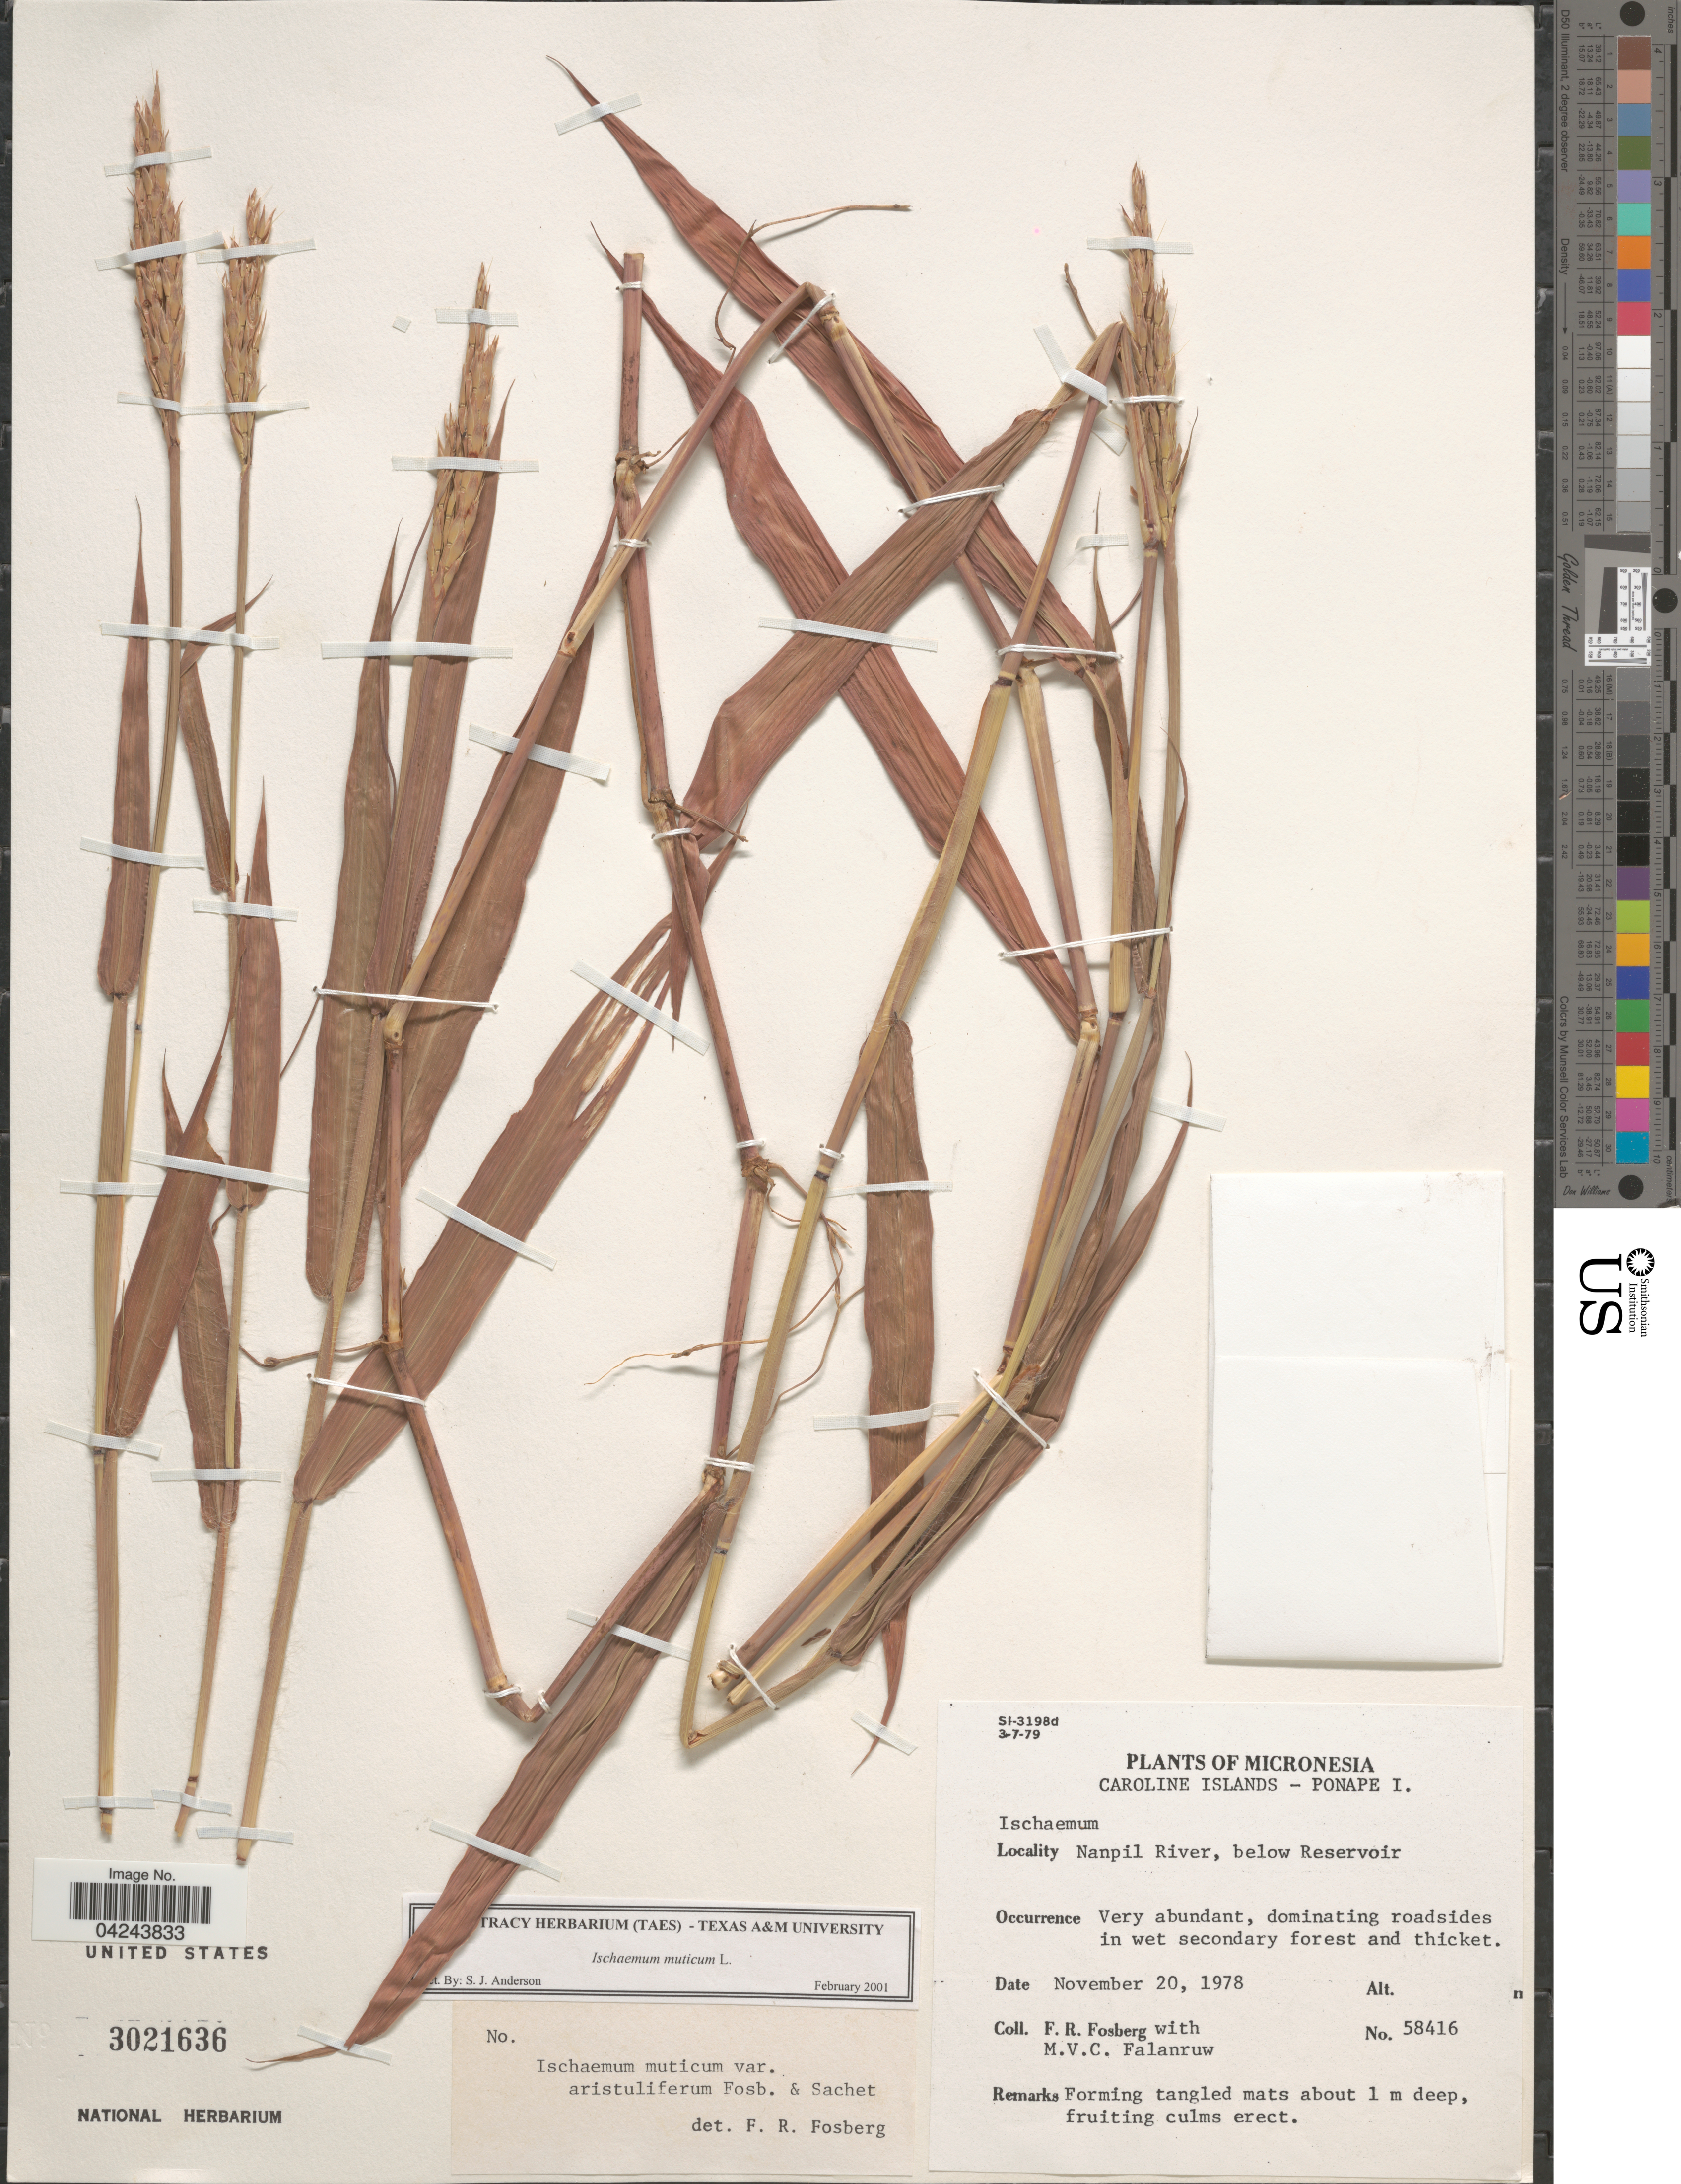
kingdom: Plantae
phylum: Tracheophyta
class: Liliopsida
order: Poales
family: Poaceae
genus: Ischaemum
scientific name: Ischaemum muticum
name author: L.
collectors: F. R. Fosberg & M. V. Falanruw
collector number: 58416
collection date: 1978-11-20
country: Micronesia, Federated States of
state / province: Pohnpei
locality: Micronesia. Caroline Islands-Ponape I. Nanpil River, below Reservoir.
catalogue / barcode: US 3021636